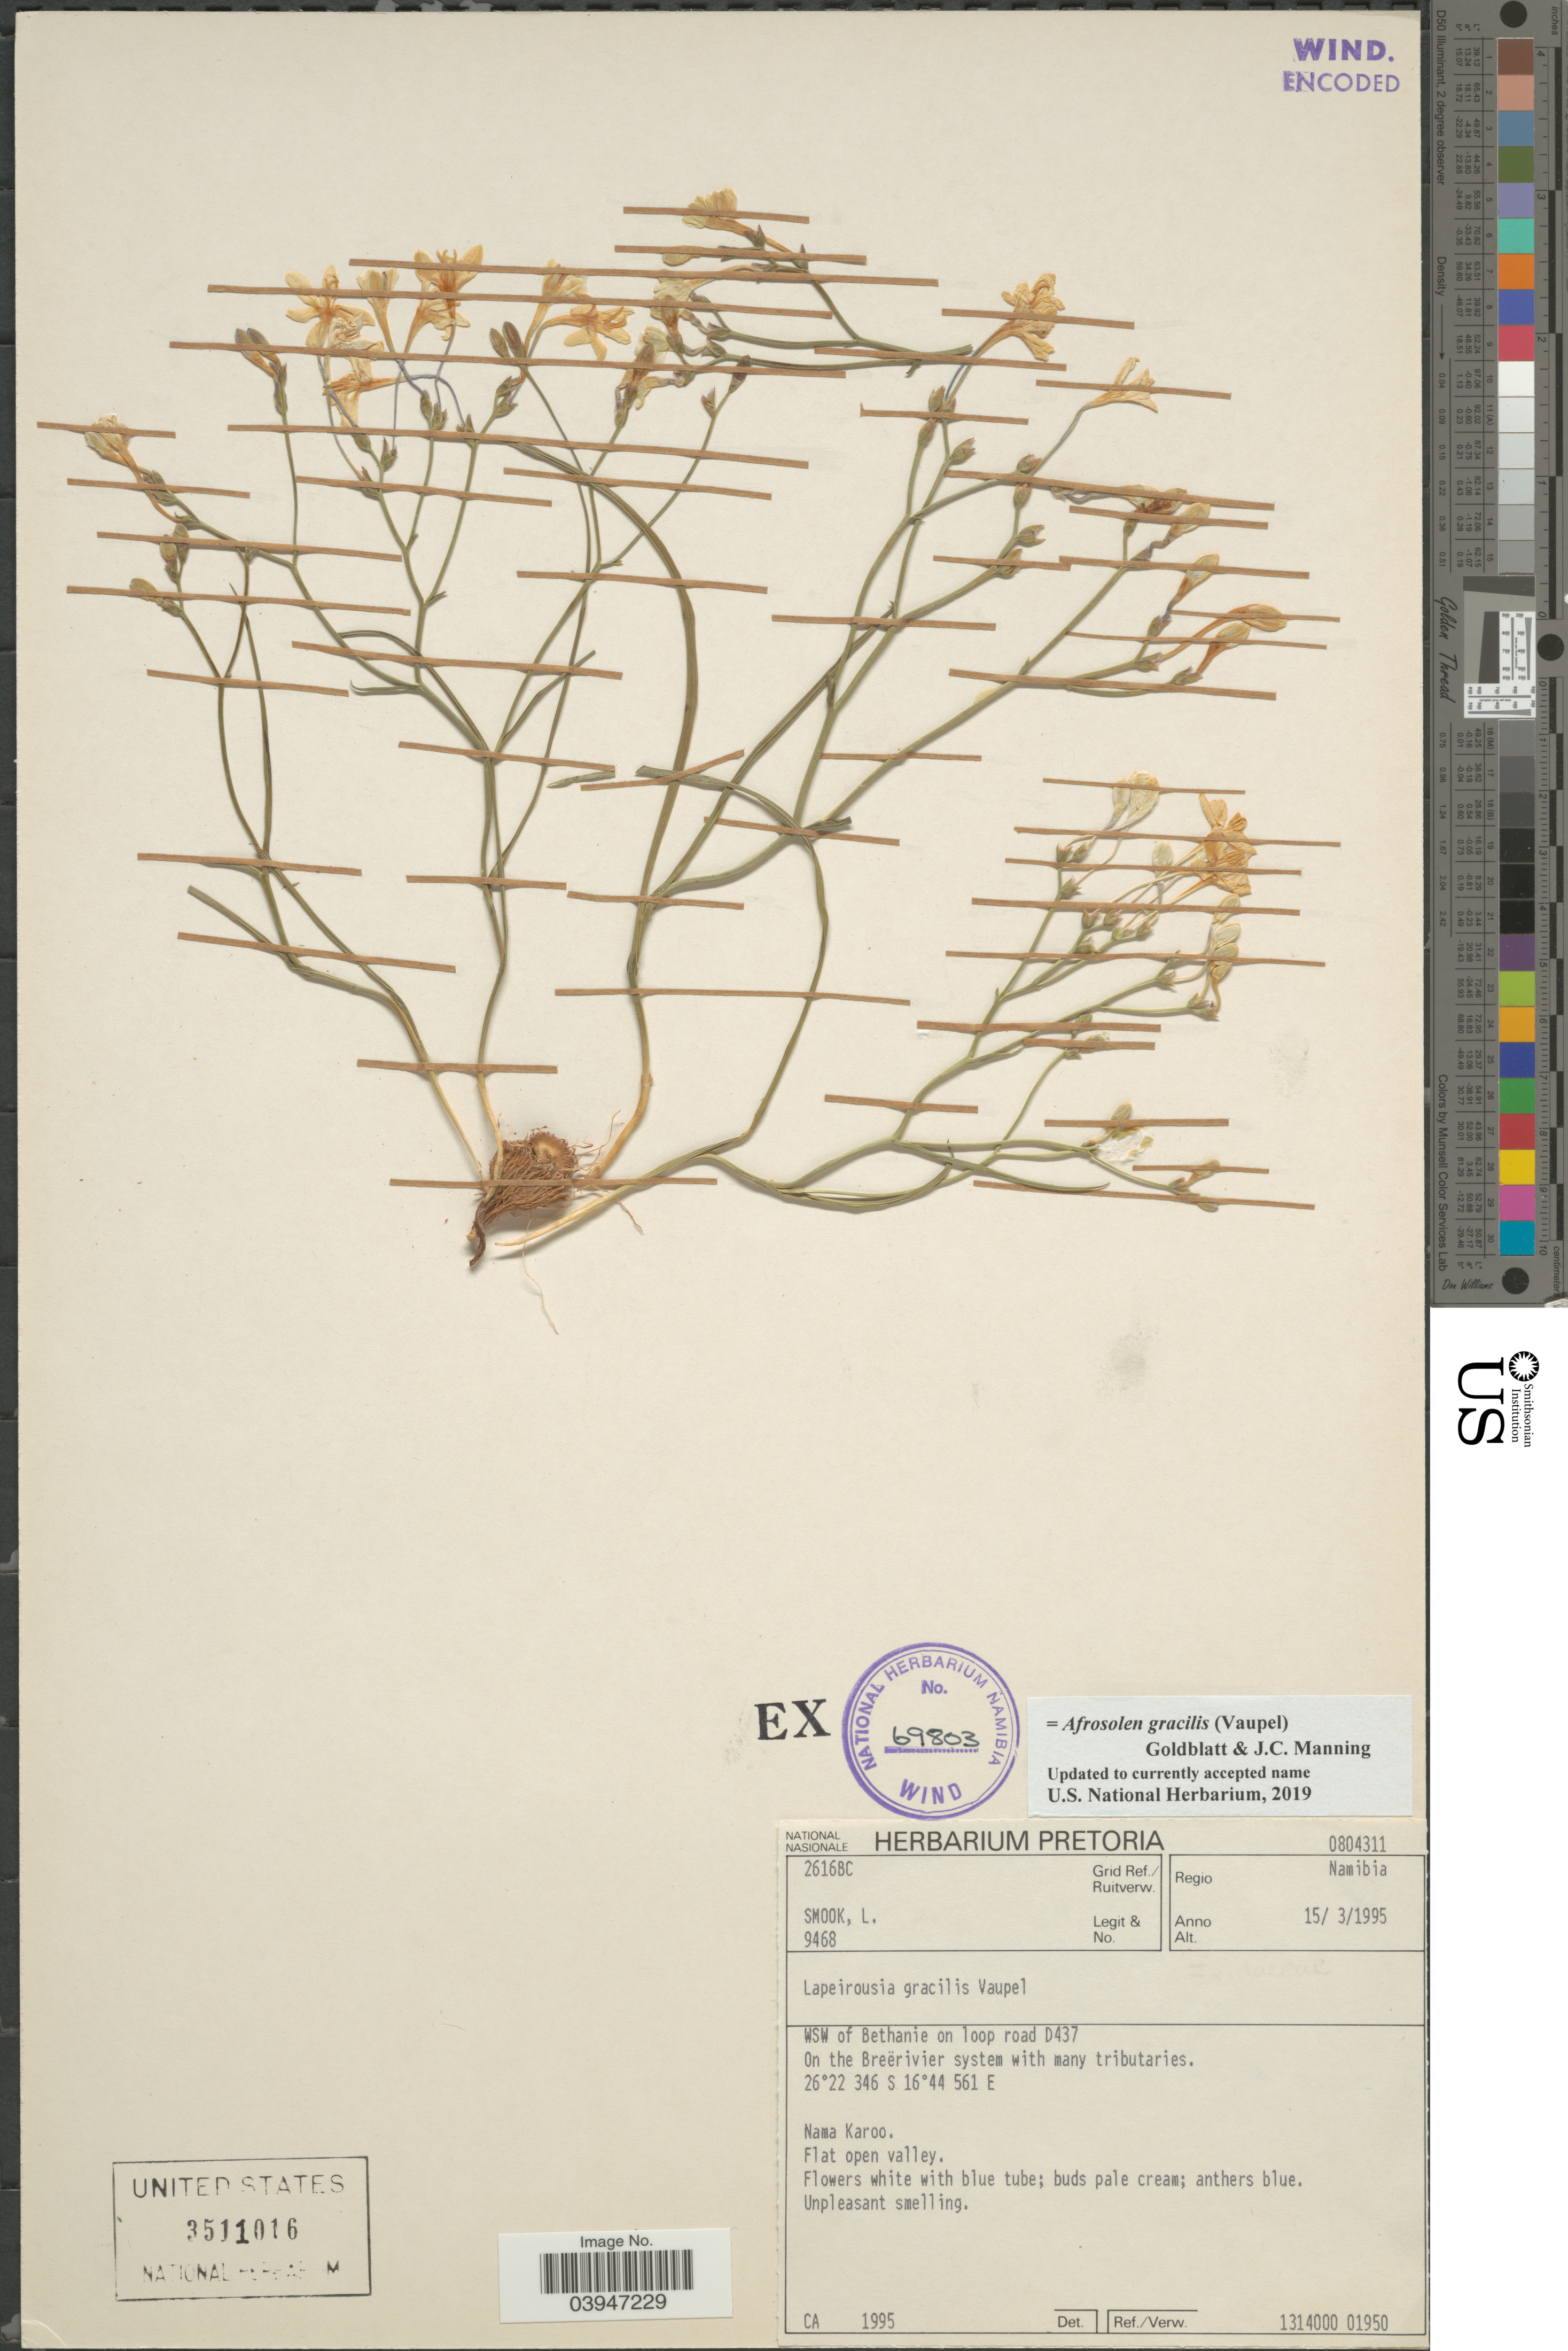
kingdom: Plantae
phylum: Tracheophyta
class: Liliopsida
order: Asparagales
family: Iridaceae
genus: Afrosolen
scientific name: Afrosolen gracilis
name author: (Vaupel) Goldblatt & J.C. Manning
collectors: L. Smook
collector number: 9468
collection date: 1995-03-15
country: Namibia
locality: Grid Ref./ Ruitverw. 2616BC. Regio Namibia. WSW of Bethanie on loop road D437.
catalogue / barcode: US 3511016